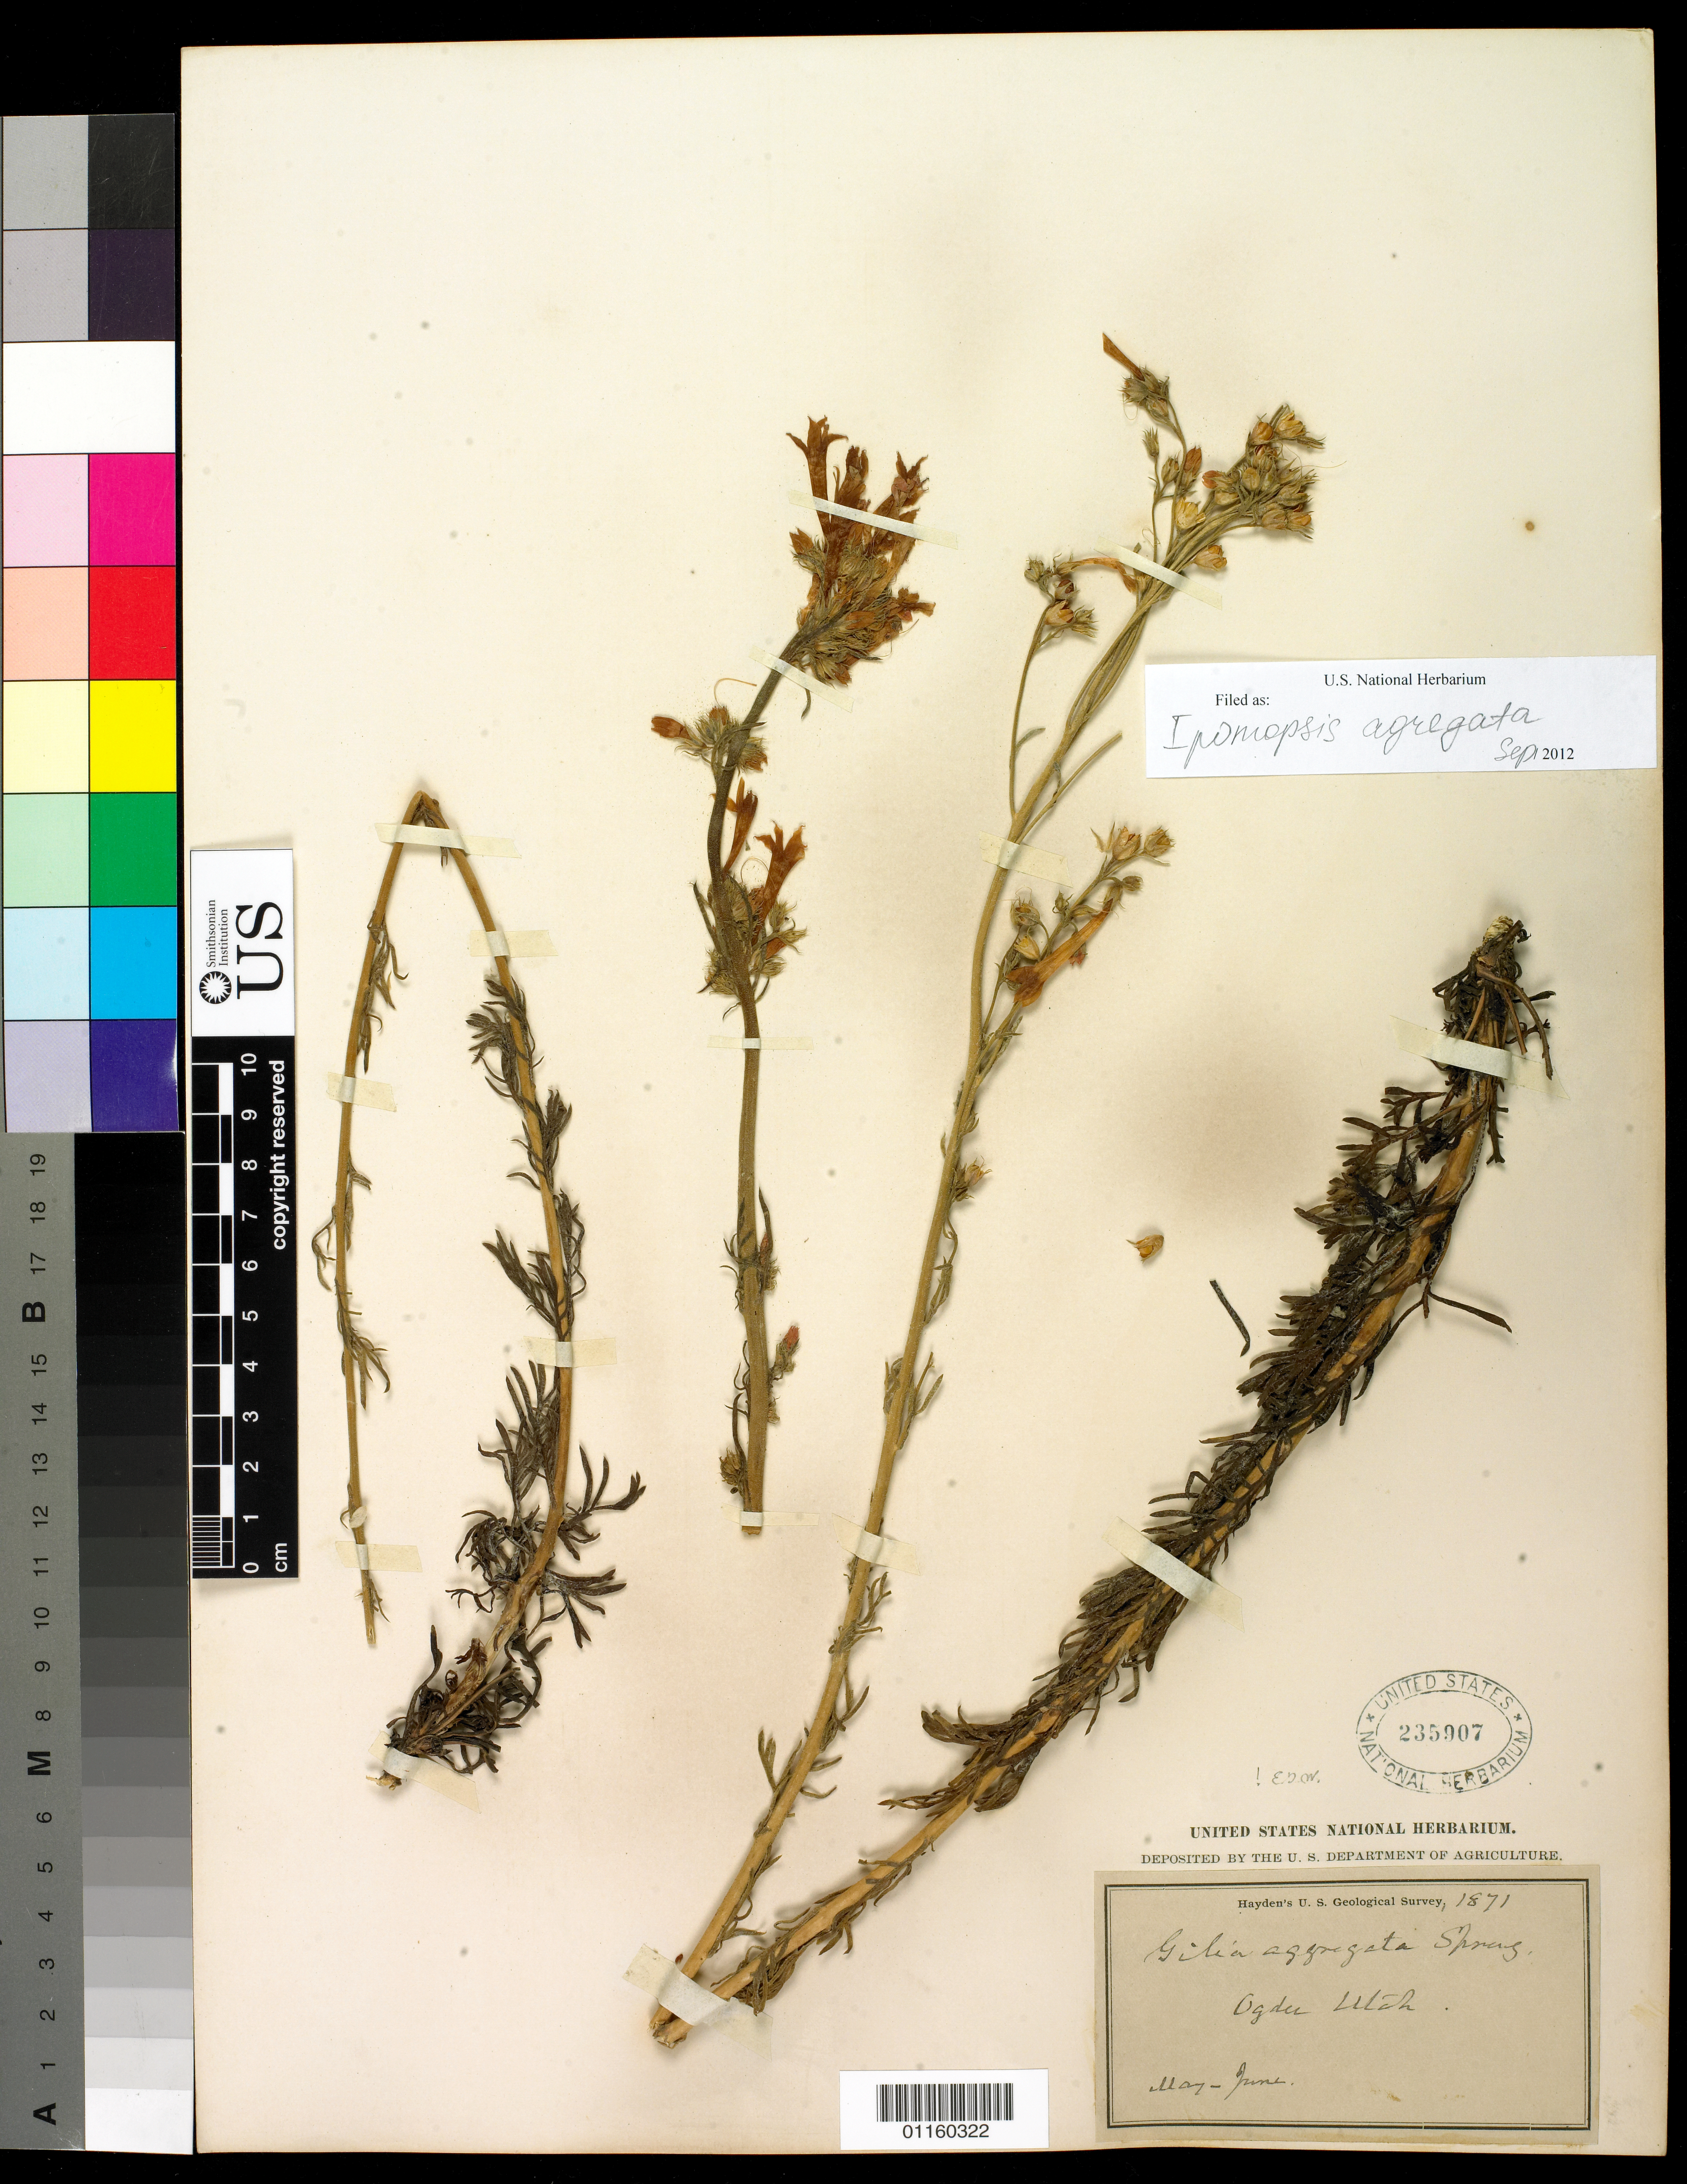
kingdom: Plantae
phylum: Tracheophyta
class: Magnoliopsida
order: Ericales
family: Polemoniaceae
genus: Ipomopsis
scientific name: Ipomopsis aggregata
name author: (Pursh) V.E. Grant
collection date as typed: May 1871 to -- Jun 1871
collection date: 1871-05/1871-06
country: United States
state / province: Utah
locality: Ogden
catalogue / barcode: US 235907